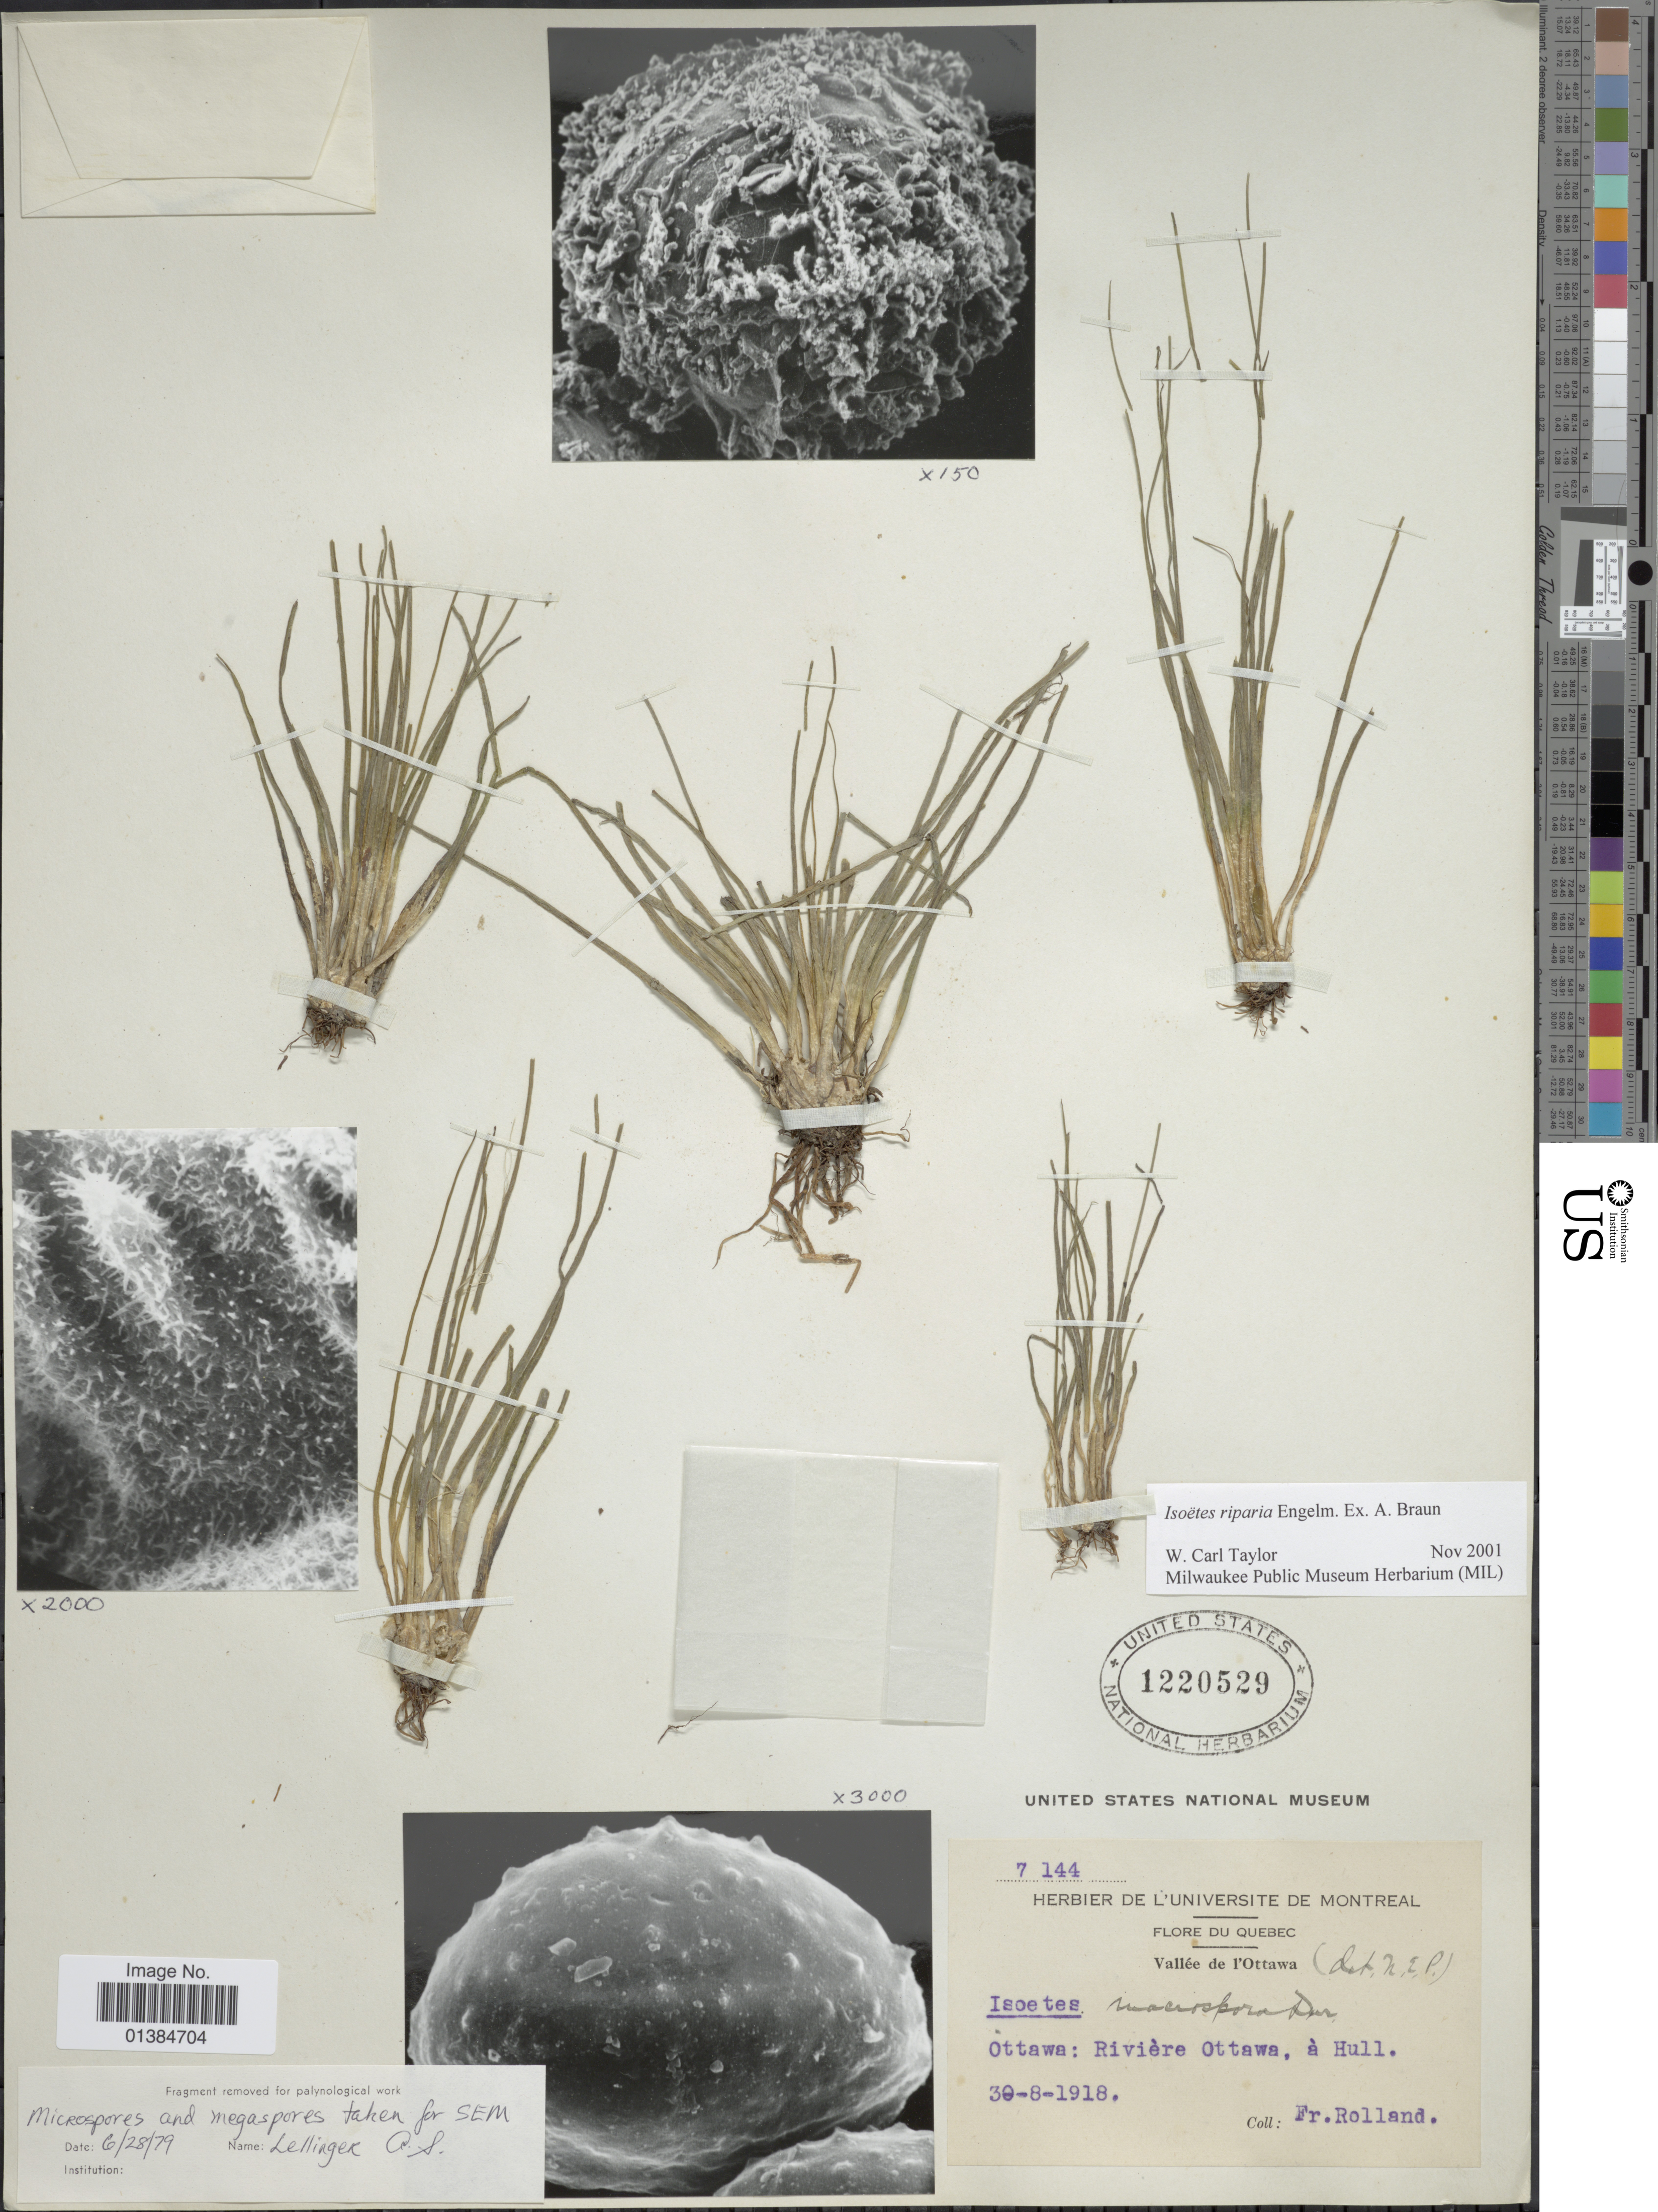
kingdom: Plantae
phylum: Tracheophyta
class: Lycopodiopsida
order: Isoetales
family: Isoetaceae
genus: Isoetes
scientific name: Isoetes riparia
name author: Engelm. ex A. Braun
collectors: B. Rolland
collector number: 7144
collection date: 1918-08-30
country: Canada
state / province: Quebec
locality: Vallée de l'Ottawa. Rivière Ottawa, à Hull.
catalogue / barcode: US 1220529